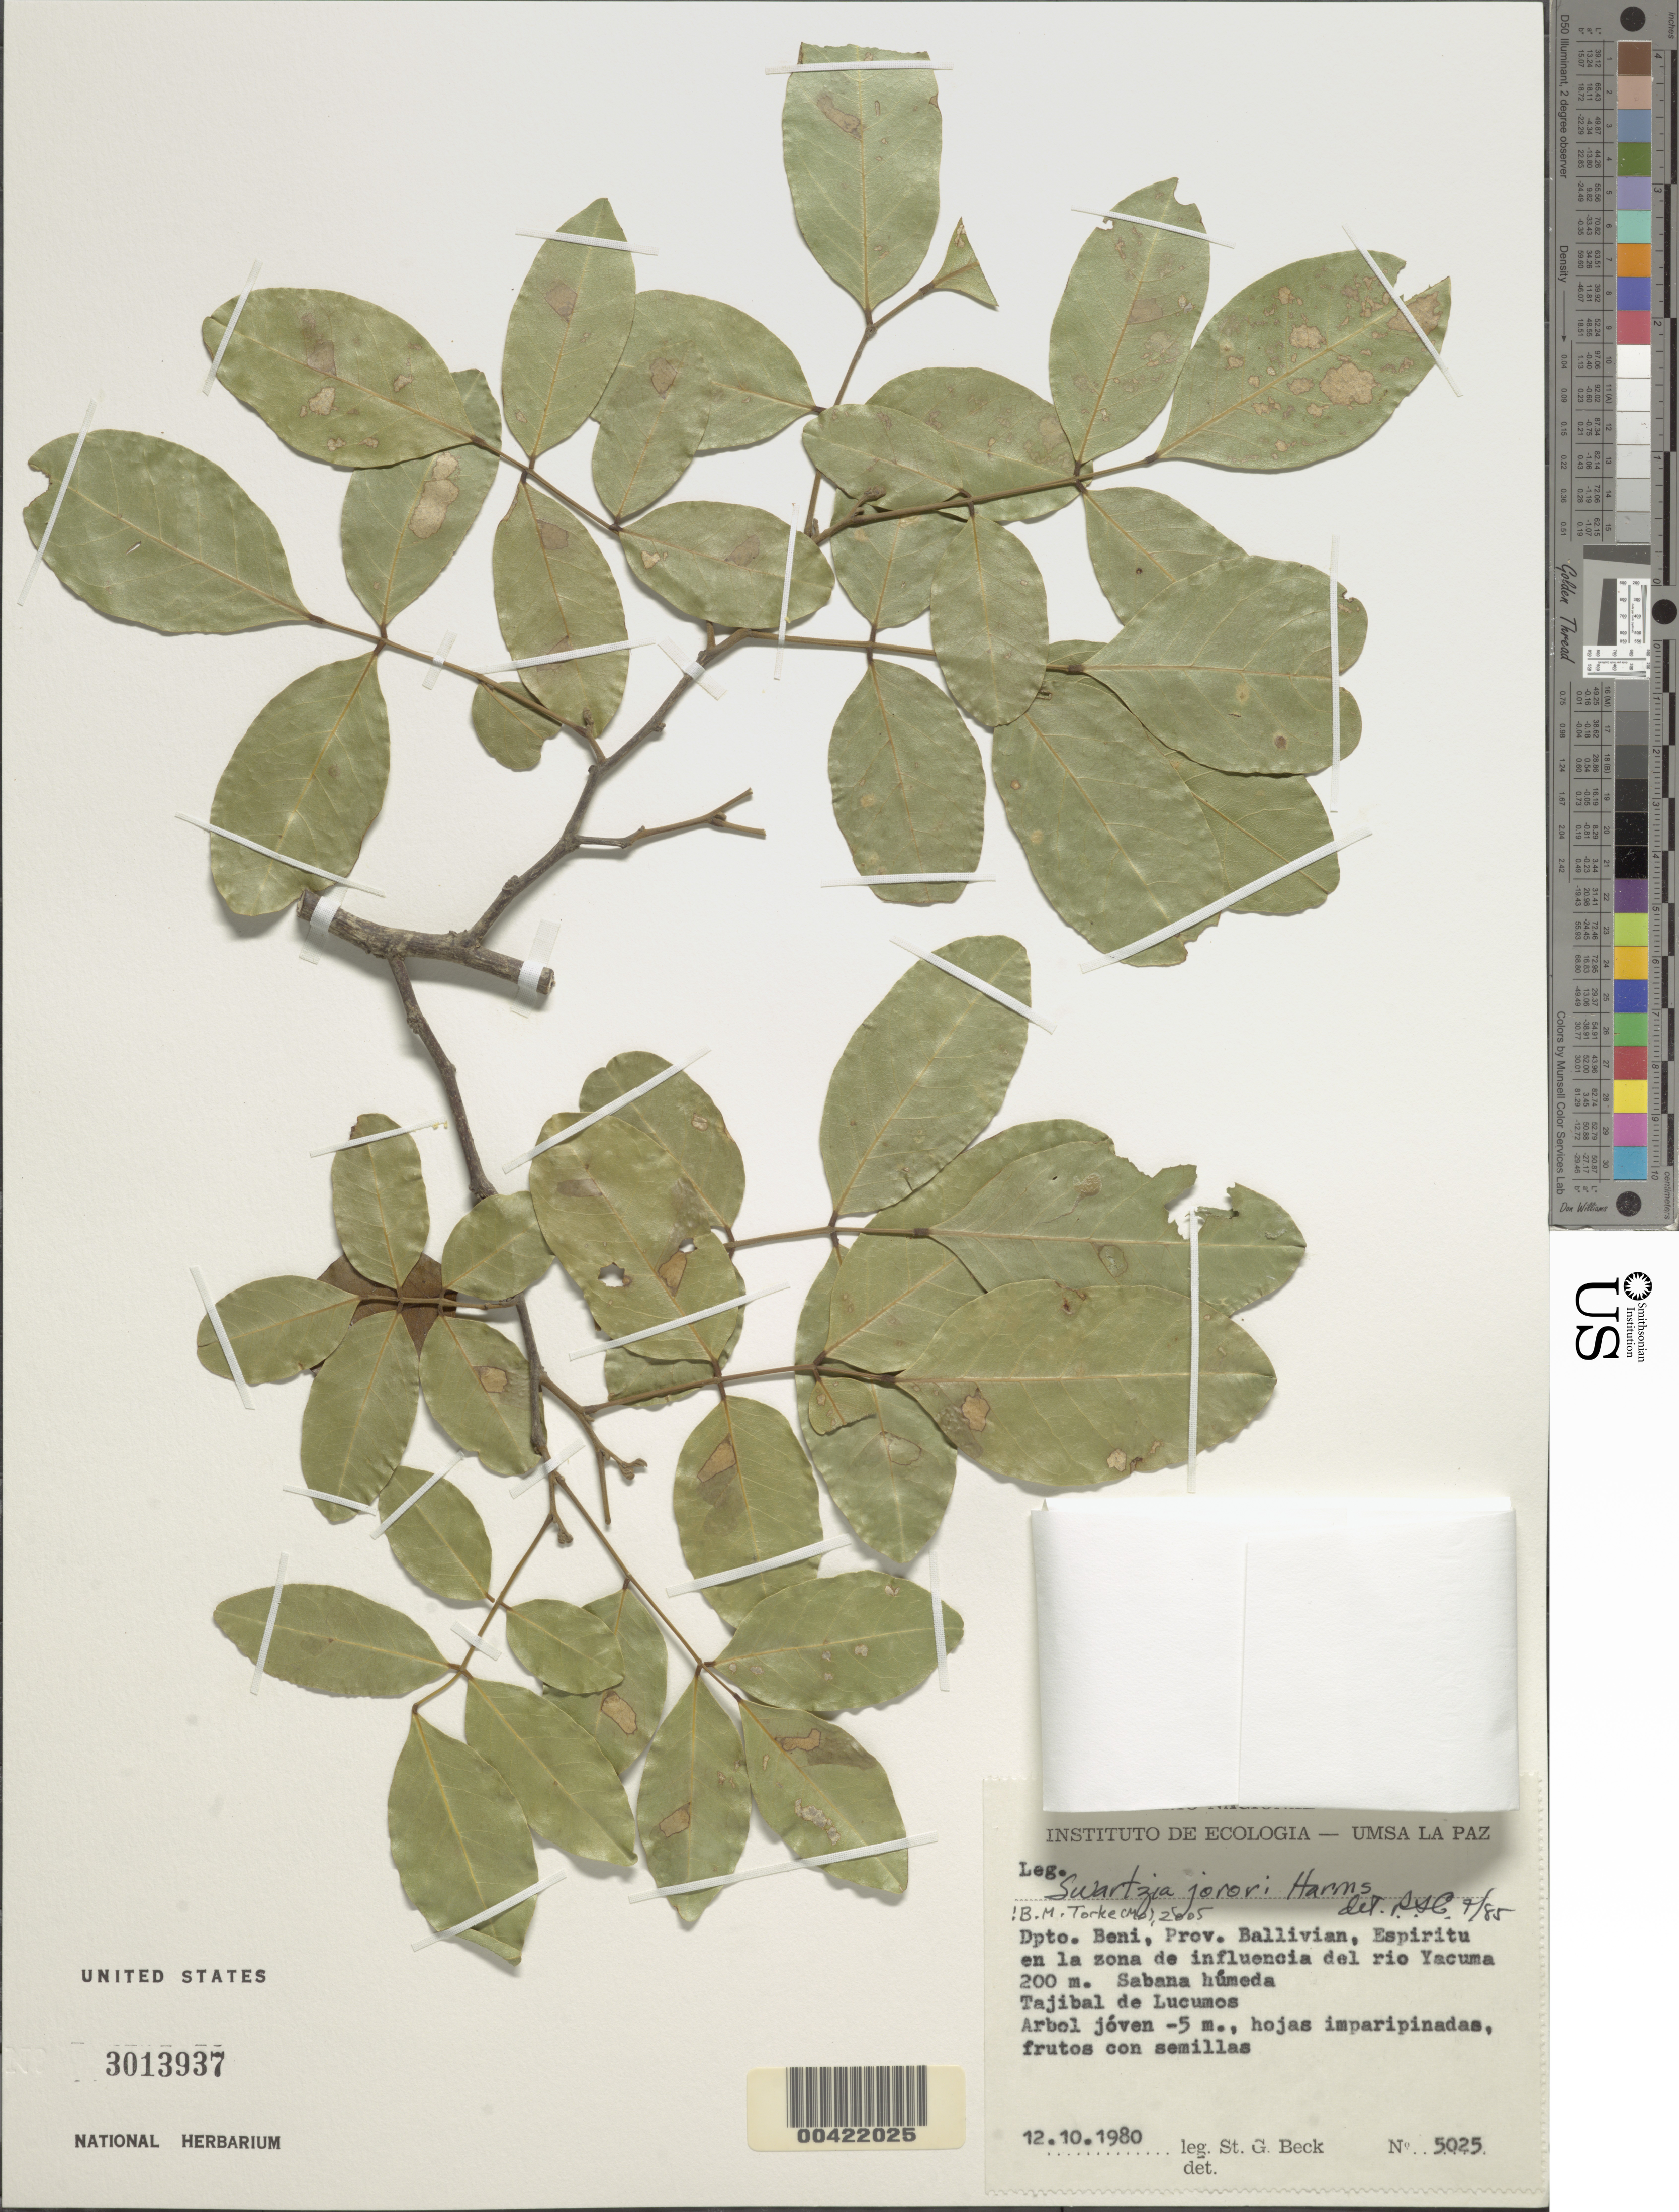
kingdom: Plantae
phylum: Tracheophyta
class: Magnoliopsida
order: Fabales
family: Fabaceae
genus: Swartzia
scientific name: Swartzia jorori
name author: Harms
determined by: Cowan, R. S.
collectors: S. G. Beck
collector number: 5025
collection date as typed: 12 Oct 1980 or 10 Dec 1980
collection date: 1980-10-12 or 1980-12-10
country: Bolivia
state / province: Beni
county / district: General José Ballivián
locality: Tajibal de Lucumos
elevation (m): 200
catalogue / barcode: US 3013937